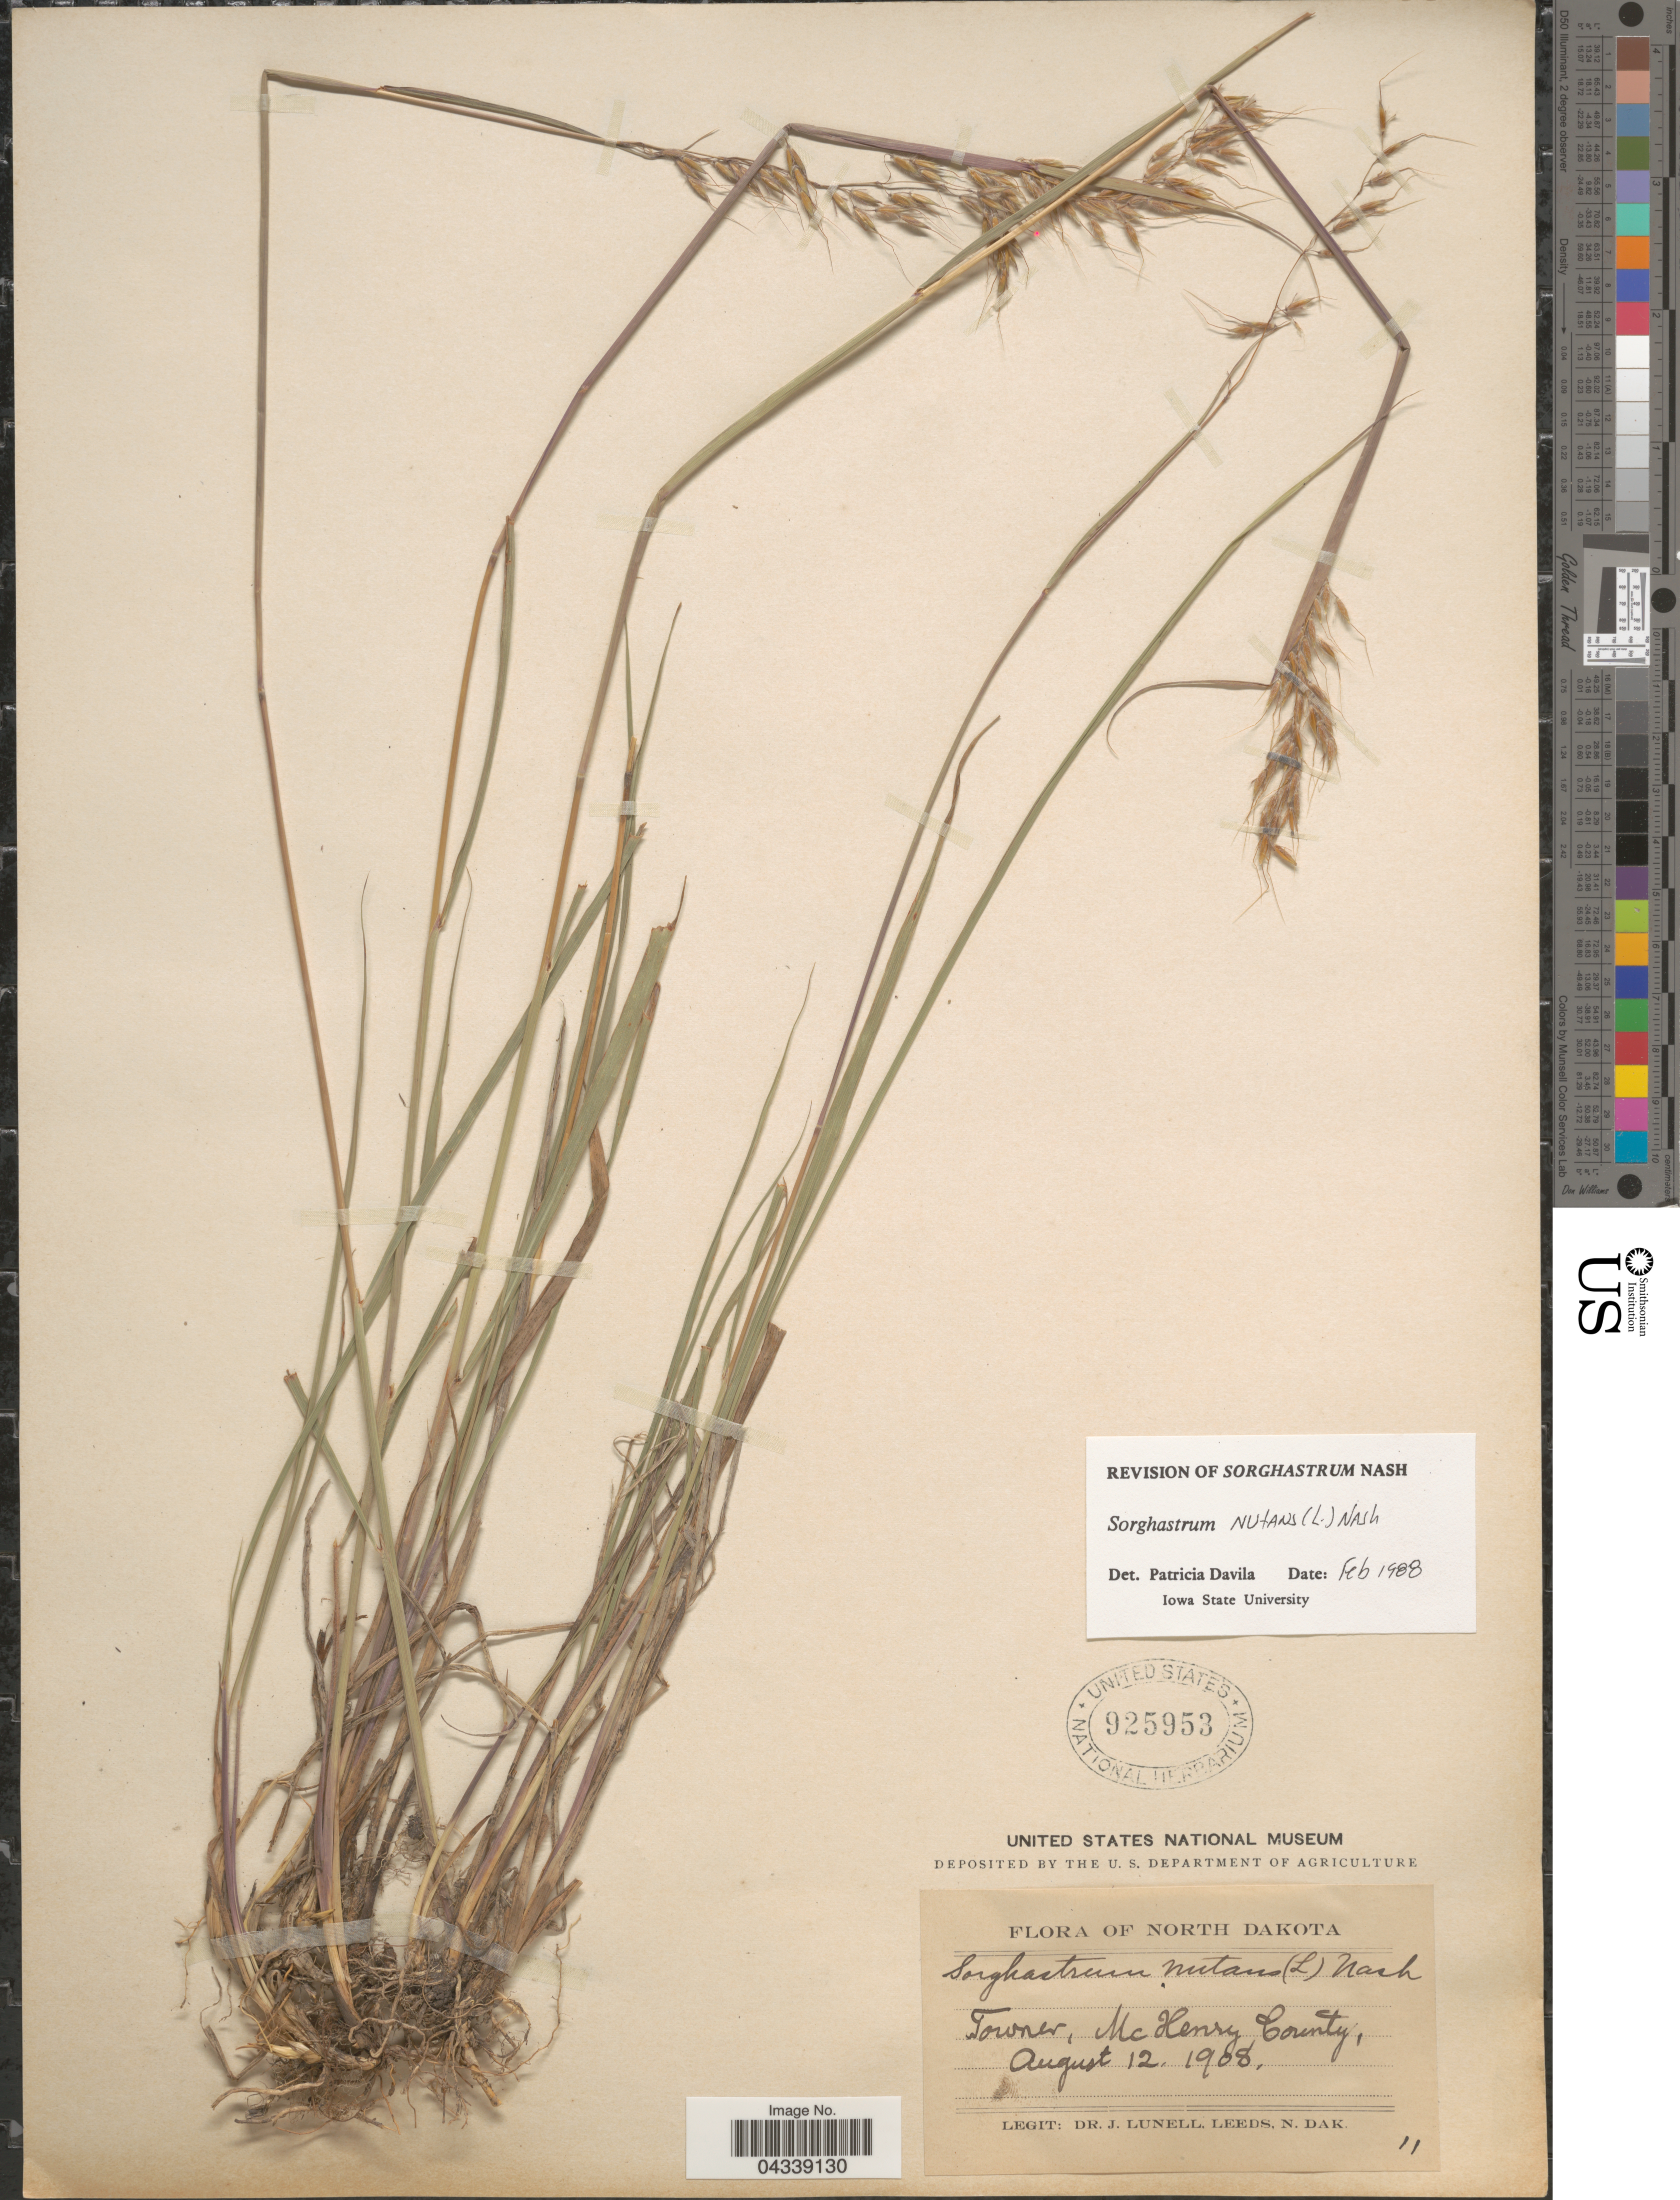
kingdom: Plantae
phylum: Tracheophyta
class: Liliopsida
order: Poales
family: Poaceae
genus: Sorghastrum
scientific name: Sorghastrum nutans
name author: (L.) Nash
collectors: J. Leeds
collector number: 11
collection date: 1908-08-12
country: United States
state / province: North Dakota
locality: Towner, Mc Henry County.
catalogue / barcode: US 925953